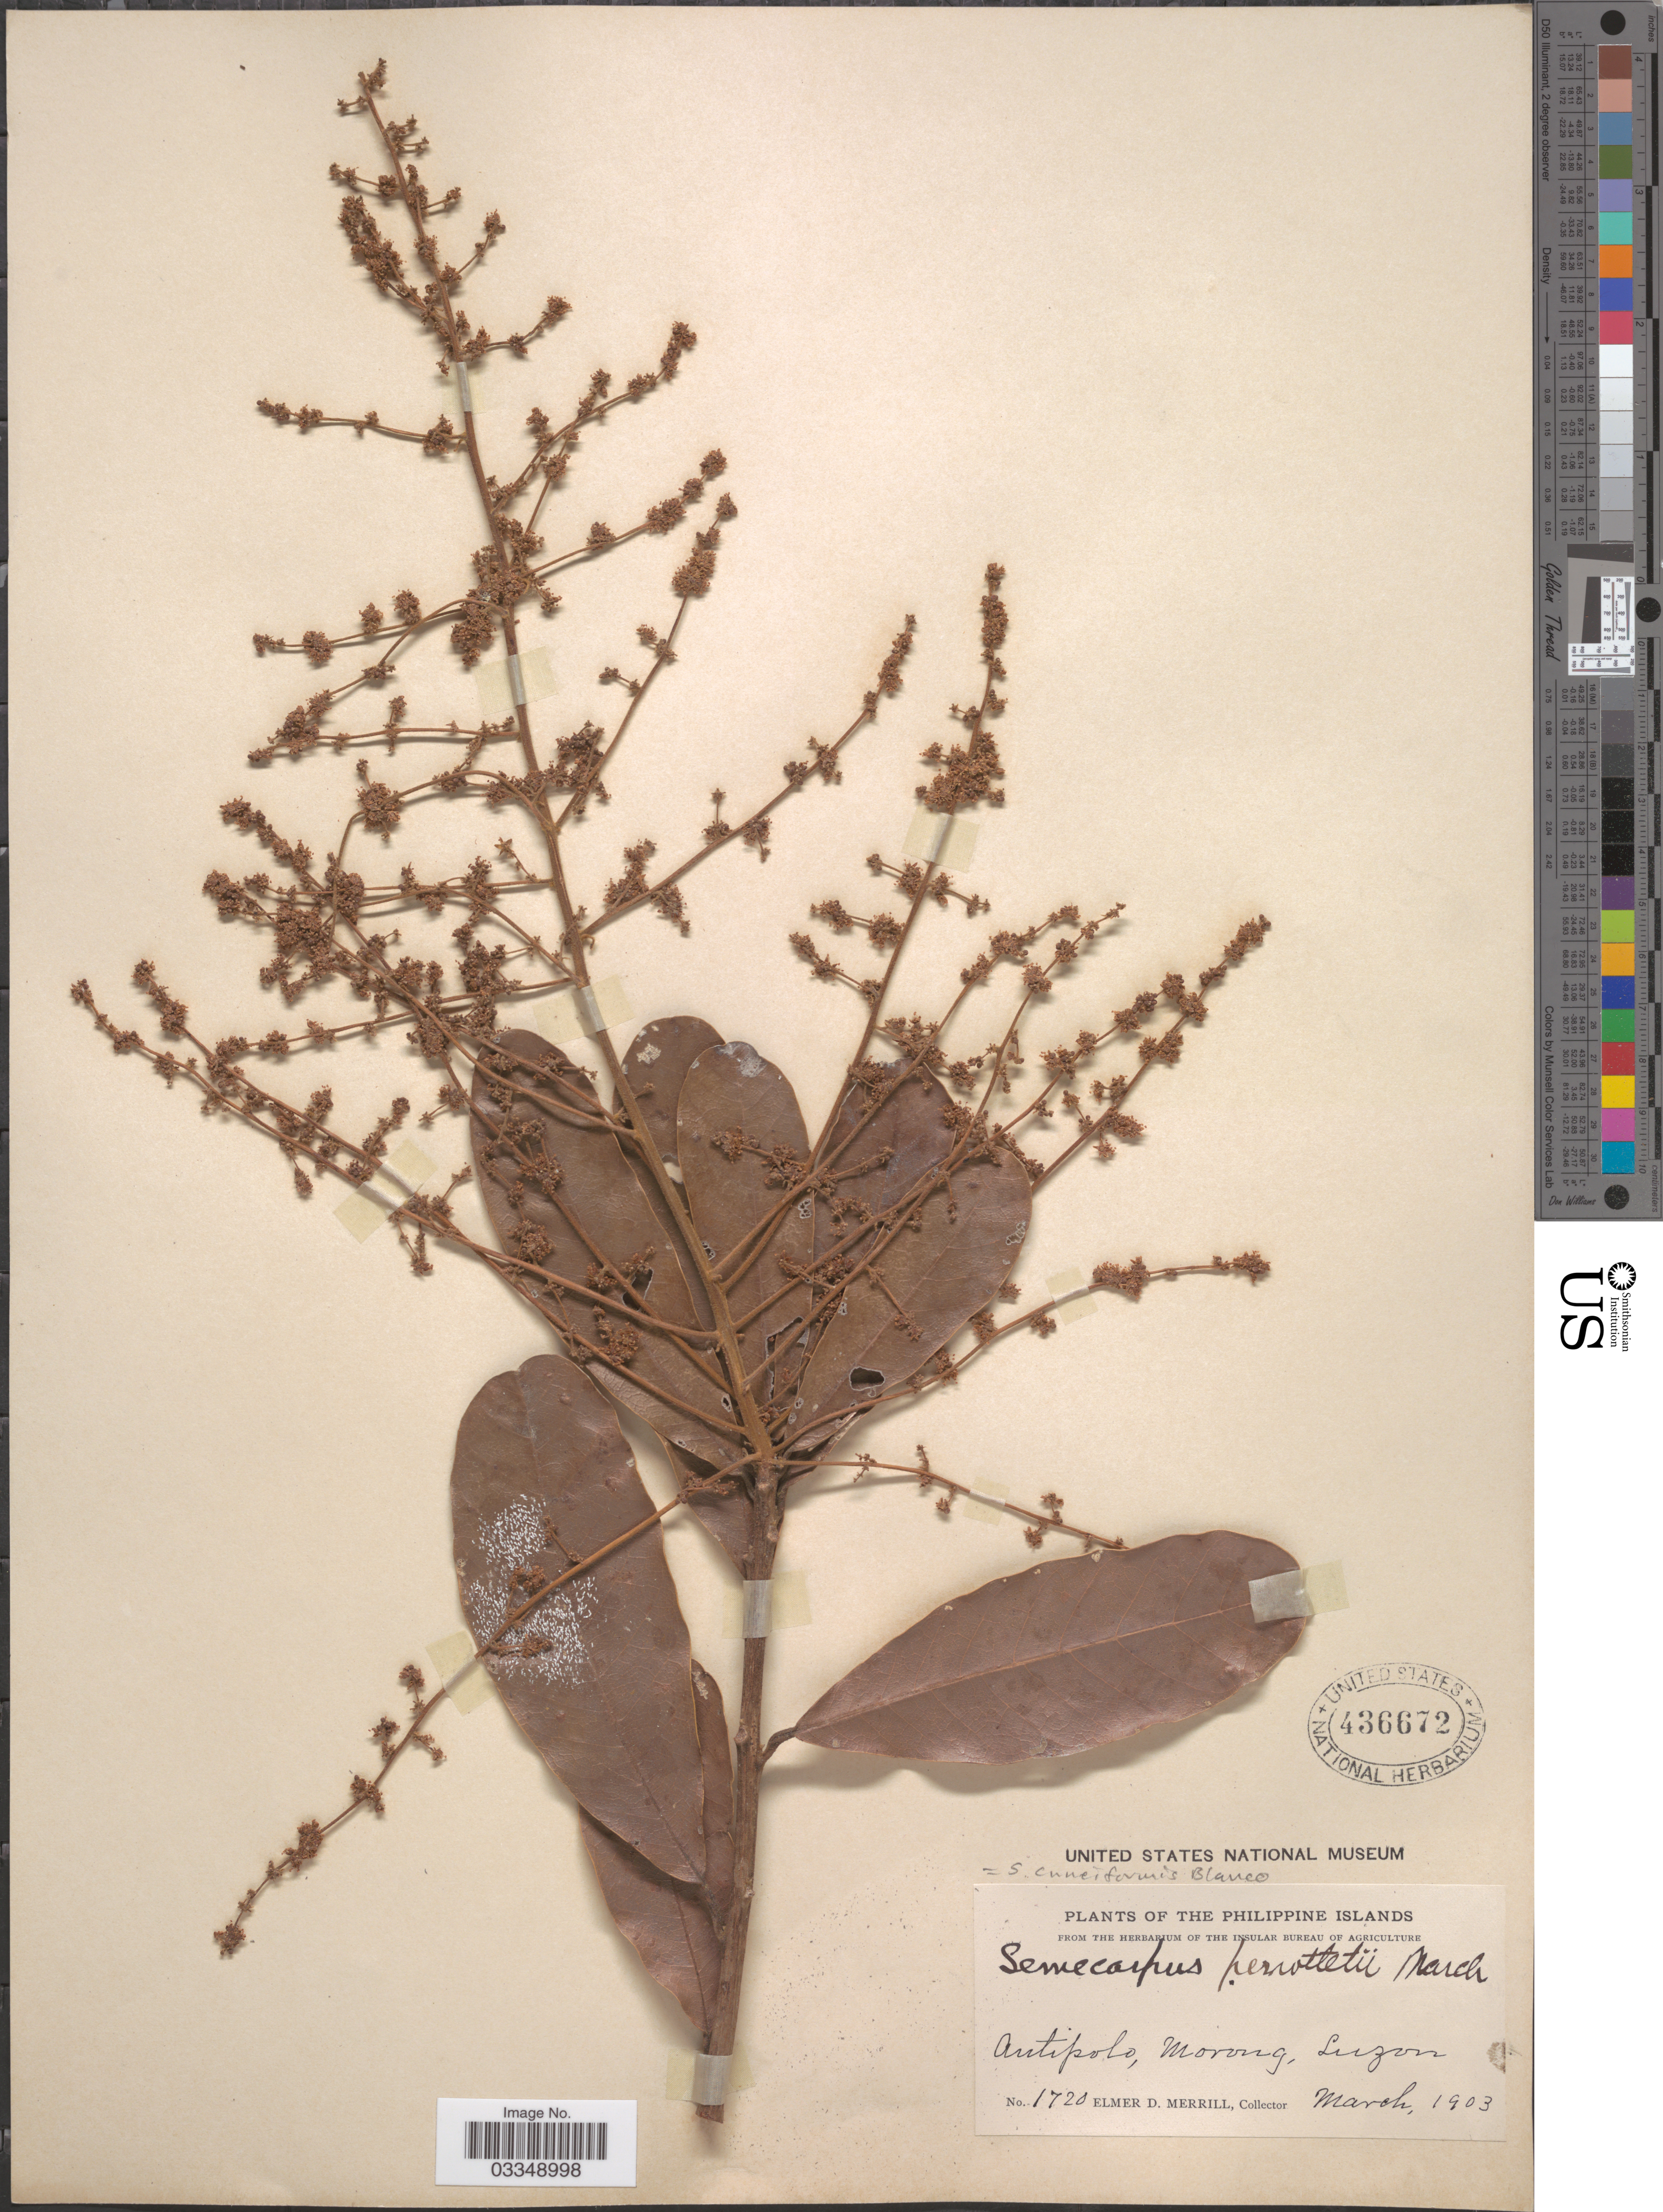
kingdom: Plantae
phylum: Tracheophyta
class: Magnoliopsida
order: Sapindales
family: Anacardiaceae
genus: Semecarpus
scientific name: Semecarpus cuneiformis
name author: Blanco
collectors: E. D. Merrill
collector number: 1720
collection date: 1903-03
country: Philippines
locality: The Philippine Islands. Antipolo, Morong, Luzon.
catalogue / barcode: US 436672